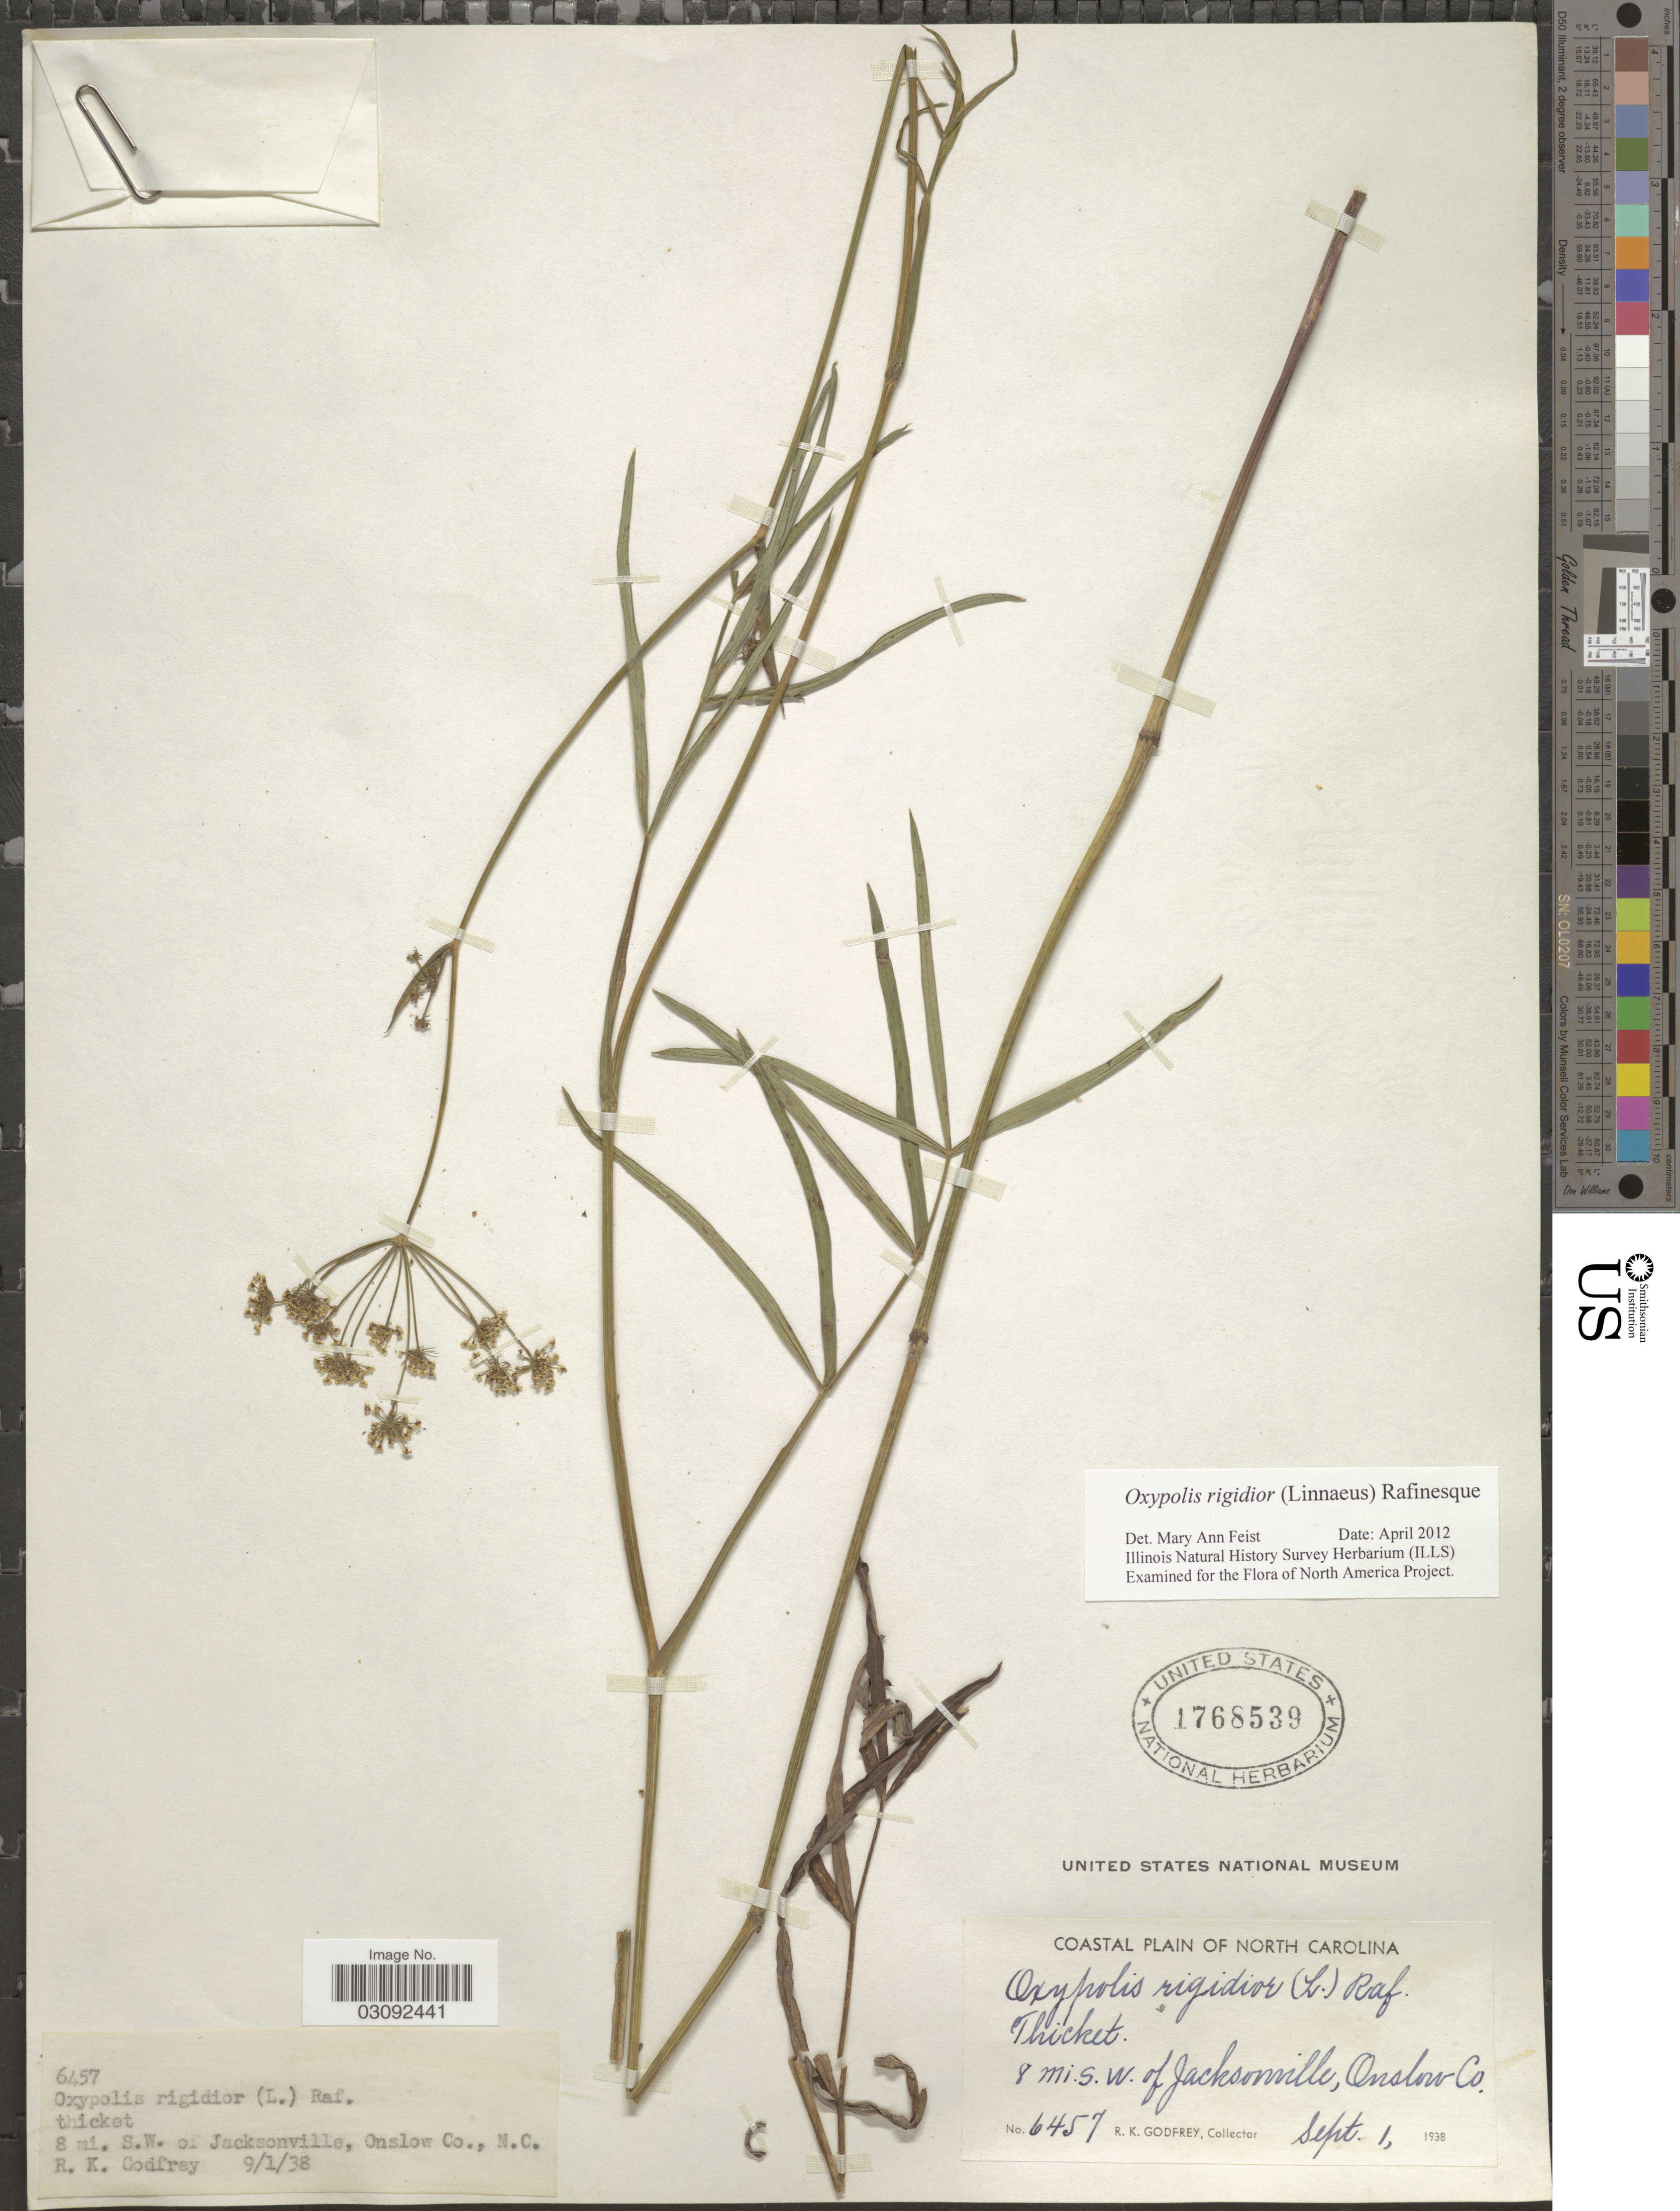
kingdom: Plantae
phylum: Tracheophyta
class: Magnoliopsida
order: Apiales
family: Apiaceae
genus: Oxypolis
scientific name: Oxypolis rigidior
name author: (L.) Raf.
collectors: R. K. Godfrey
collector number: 6457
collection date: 1938-09-01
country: United States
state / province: North Carolina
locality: Coastal Plain. 8 mi. S.W. of Jacksonville, Onslow Co.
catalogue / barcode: US 1768539